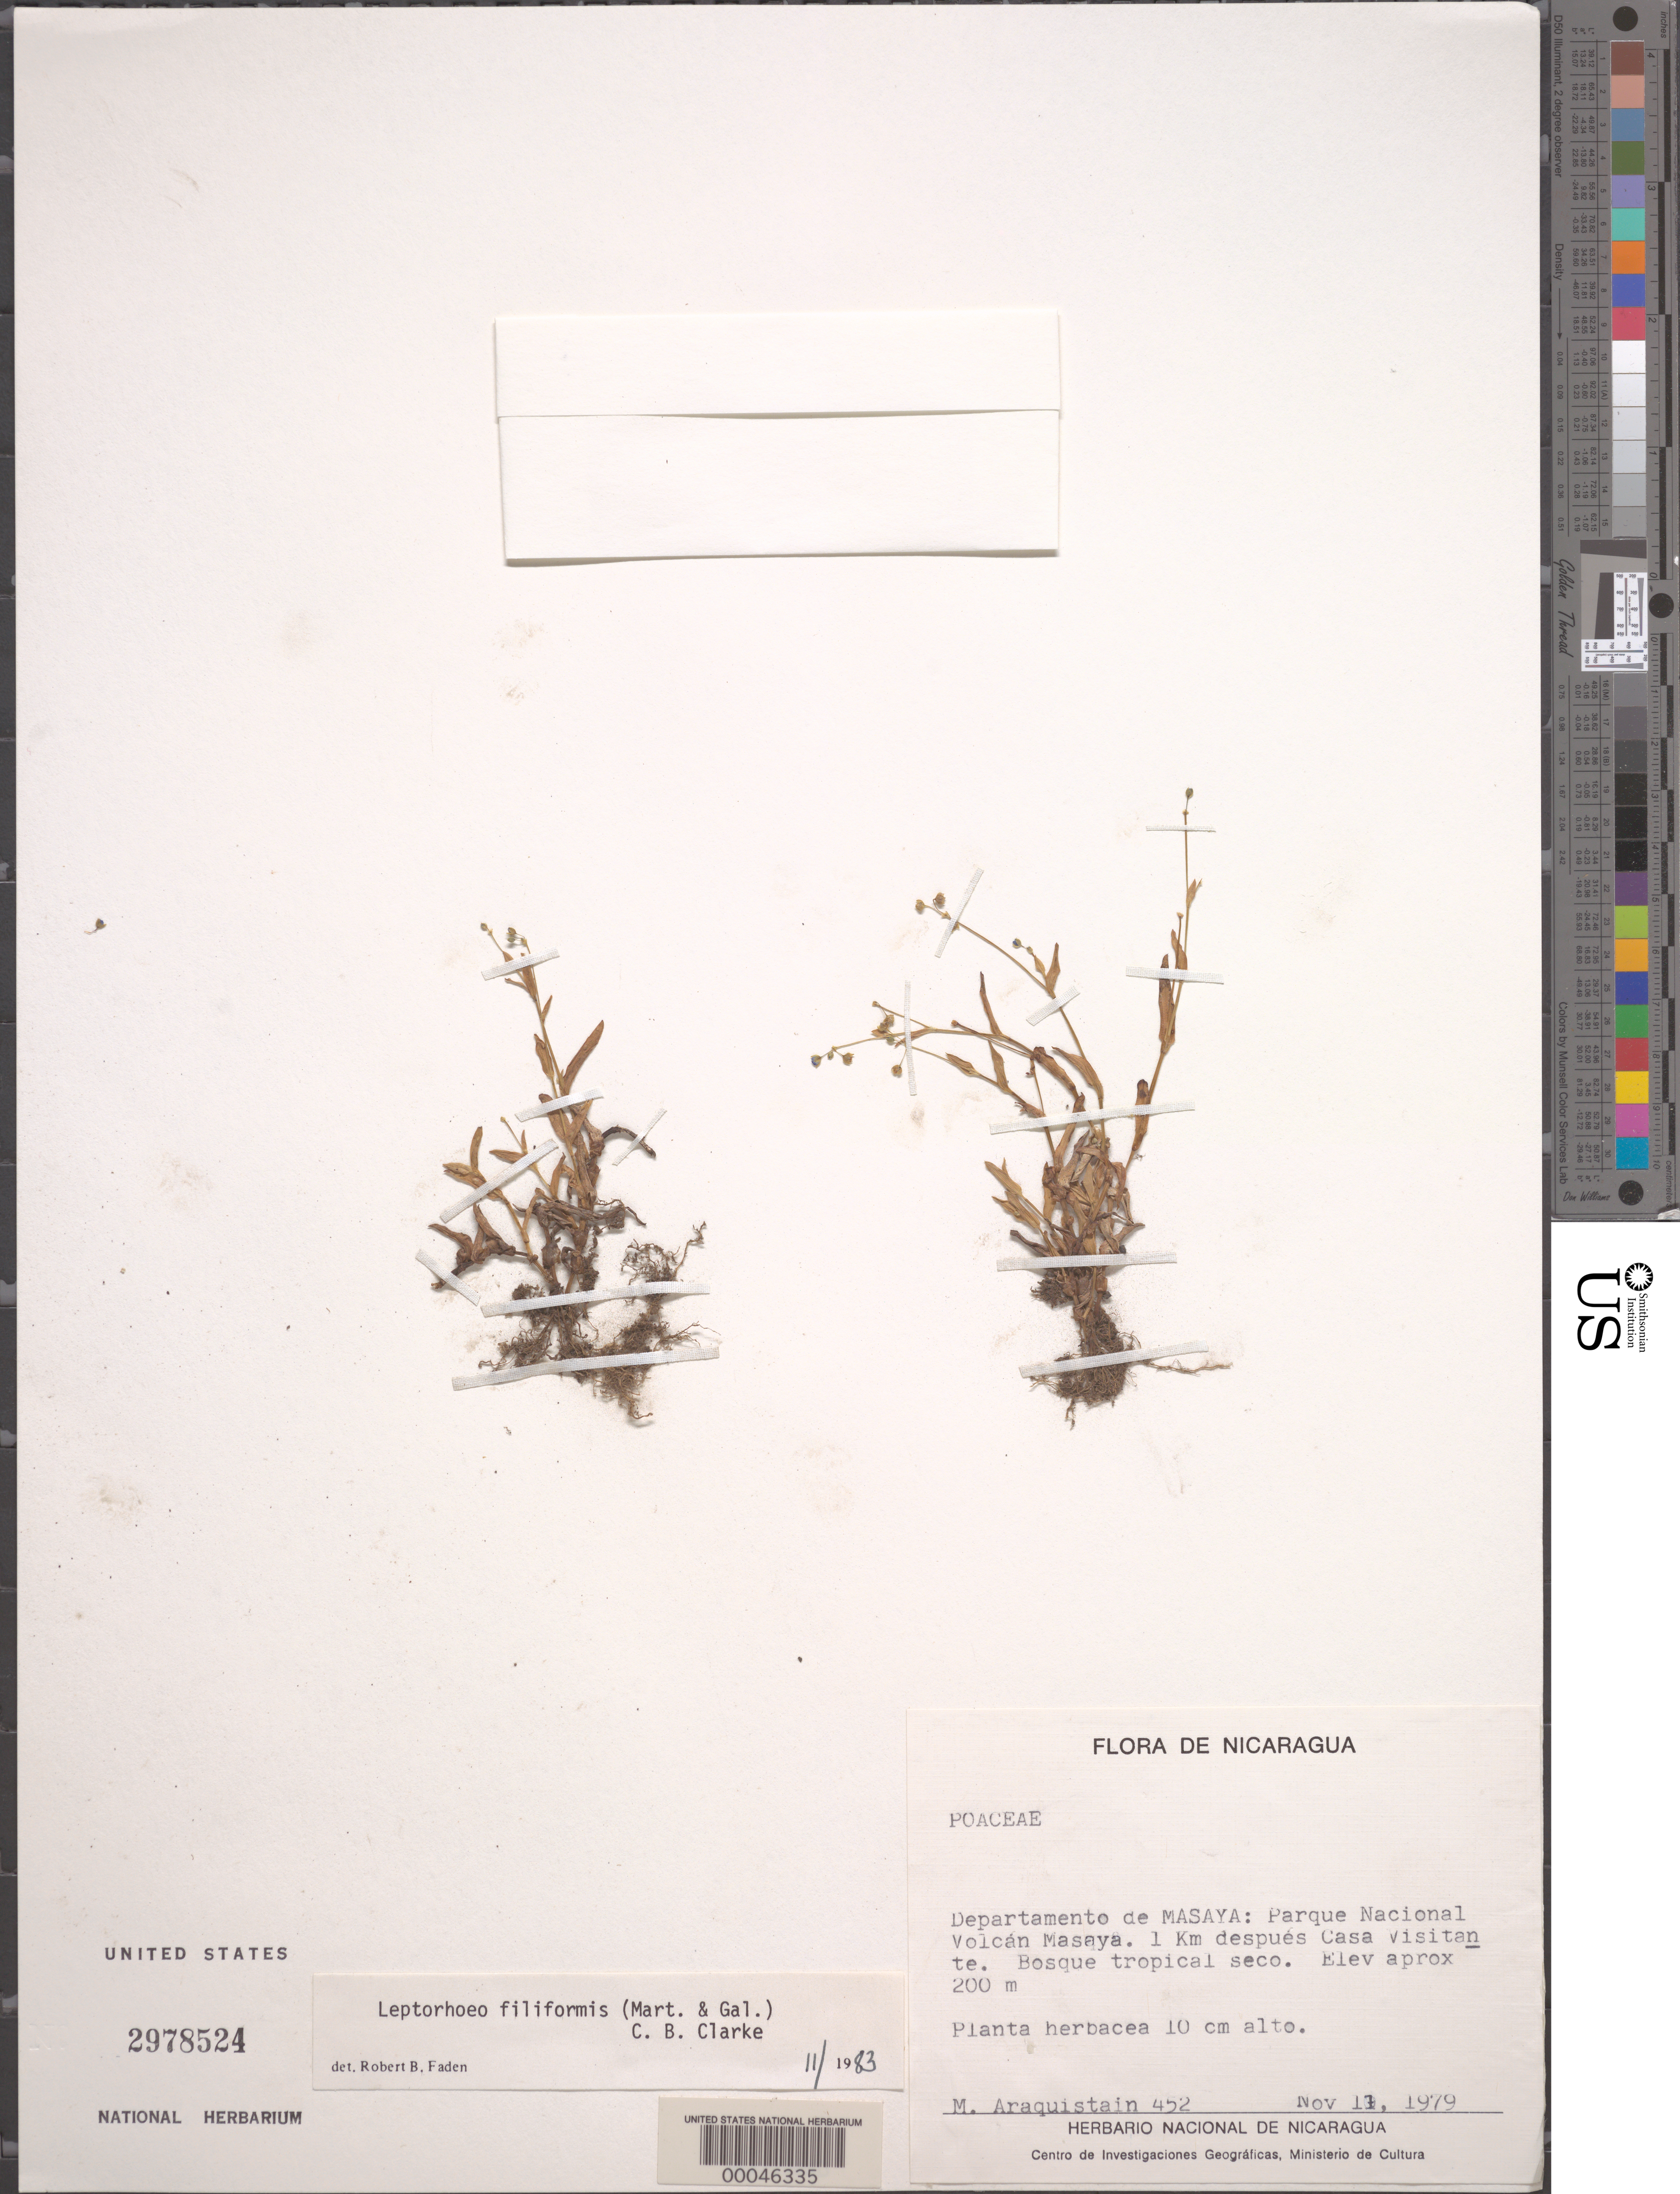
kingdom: Plantae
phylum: Tracheophyta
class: Liliopsida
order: Commelinales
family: Commelinaceae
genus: Callisia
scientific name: Callisia filiformis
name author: (M. Martens & Galeotti) D.R. Hunt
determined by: Faden, Robert B., (US), Smithsonian Institution - National Museum of Natural History (UNITED STATES)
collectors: M. Araquistain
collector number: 452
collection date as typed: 17 Nov 1979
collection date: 1979-11-17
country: Nicaragua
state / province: Masaya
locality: Porque nacional volcan masaya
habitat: Secondary tropical forest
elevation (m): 200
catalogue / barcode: US 2978524